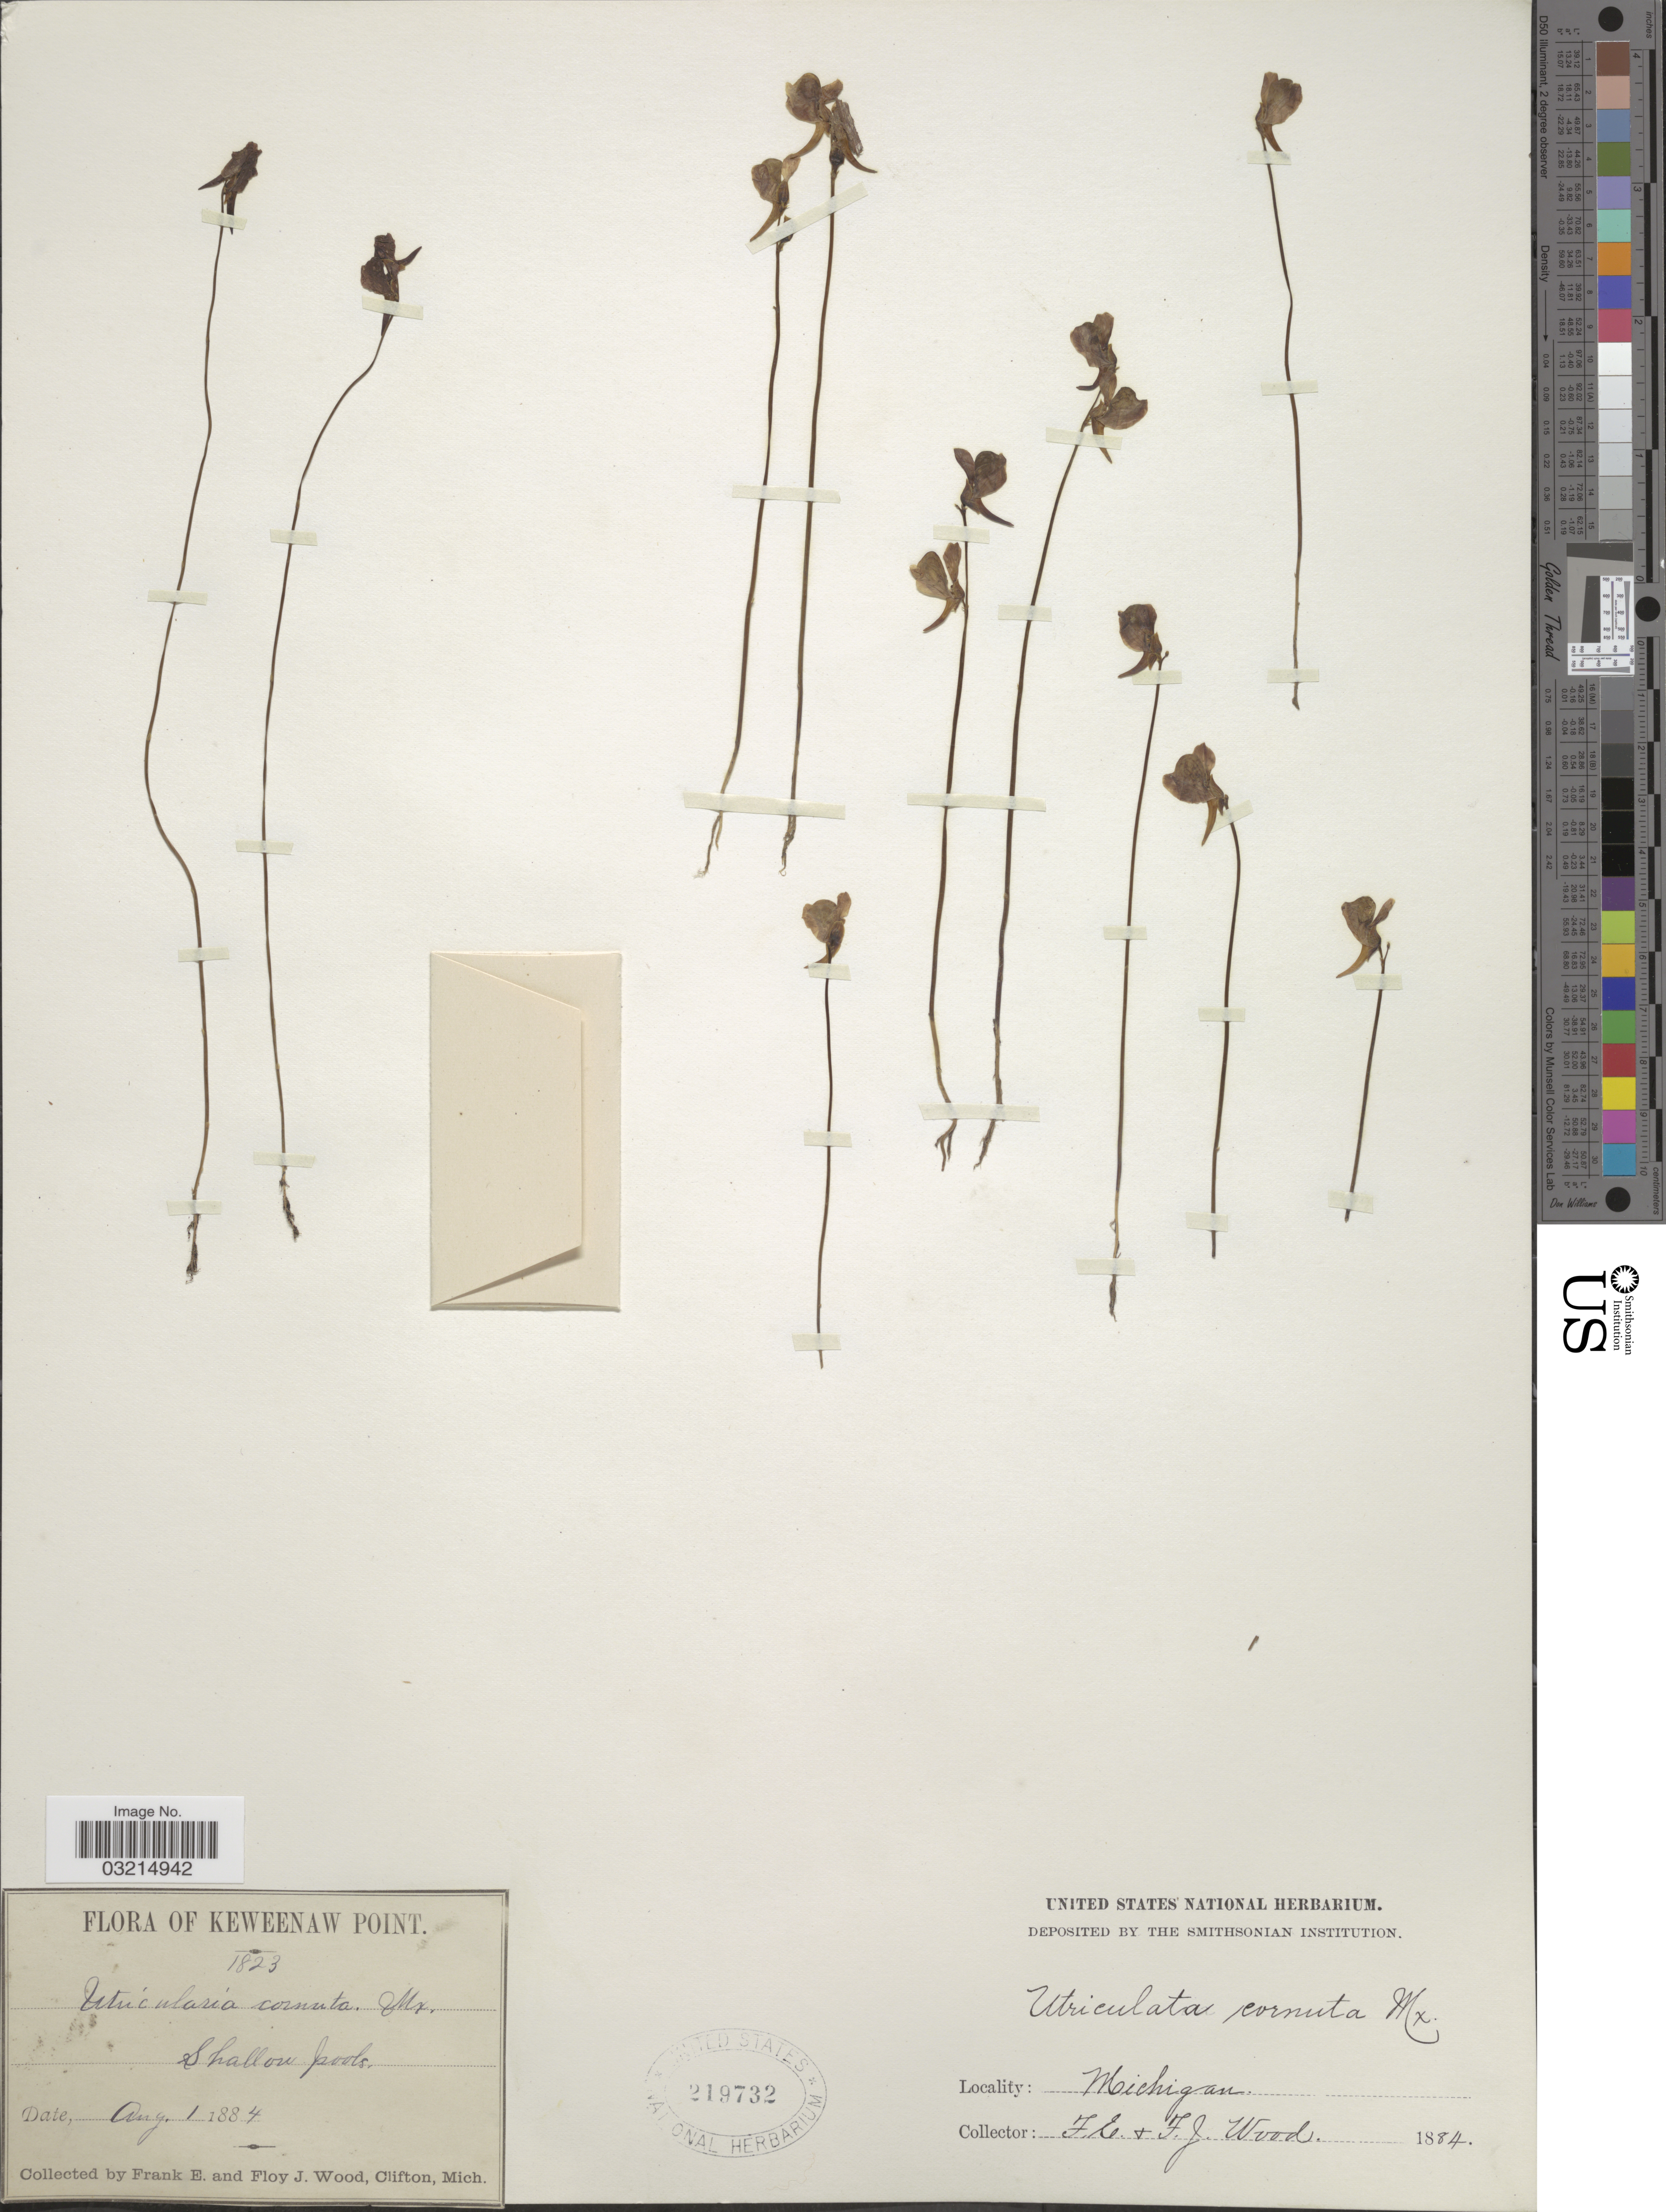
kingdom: Plantae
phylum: Tracheophyta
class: Magnoliopsida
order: Lamiales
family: Lentibulariaceae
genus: Utricularia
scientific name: Utricularia cornuta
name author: Michx.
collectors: F. Wood & F. Wood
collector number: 1823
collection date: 1884-08-01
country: United States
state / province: Michigan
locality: Keweenaw Point. Shallow pools.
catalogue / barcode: US 219732